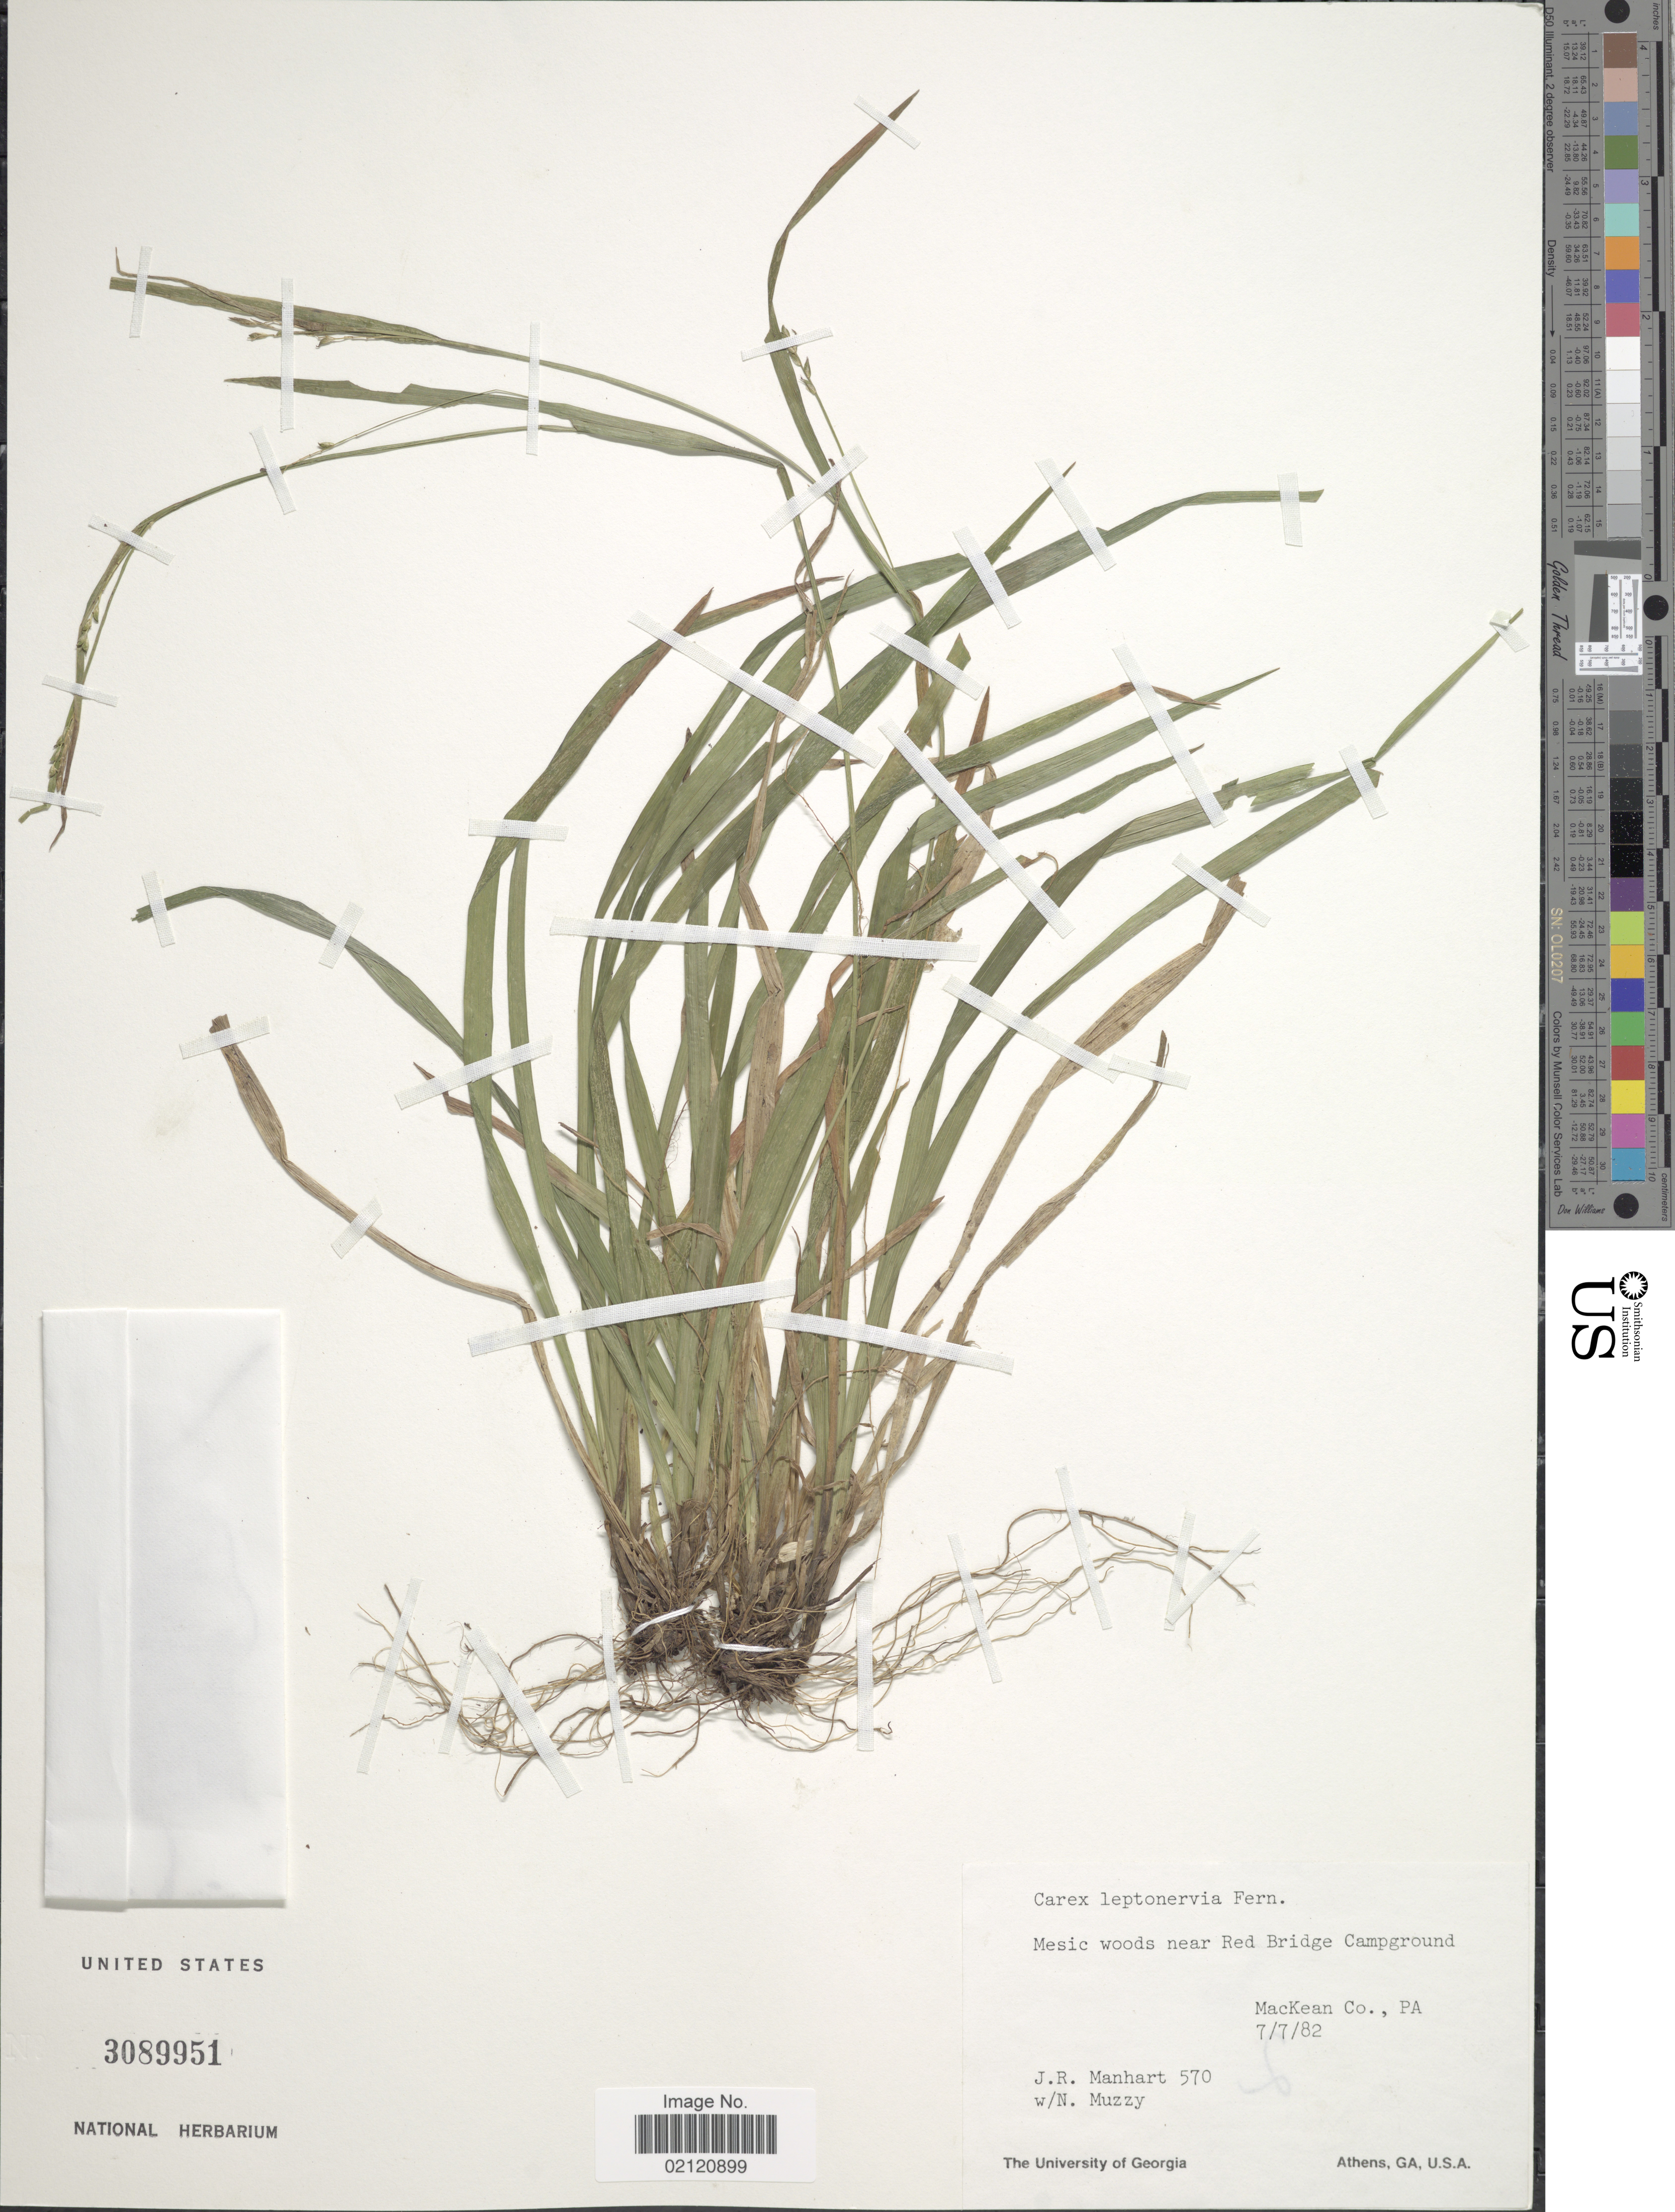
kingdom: Plantae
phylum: Tracheophyta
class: Liliopsida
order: Poales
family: Cyperaceae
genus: Carex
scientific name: Carex leptonervia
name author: (Fernald) Fernald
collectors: J. Manhart & N. Muzzy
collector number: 570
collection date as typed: Transcribed d/m/y: 7/7/82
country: United States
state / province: Pennsylvania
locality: Mesic woods near Red Bridge Campground, MacKean Co., PA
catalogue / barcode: US 3089951